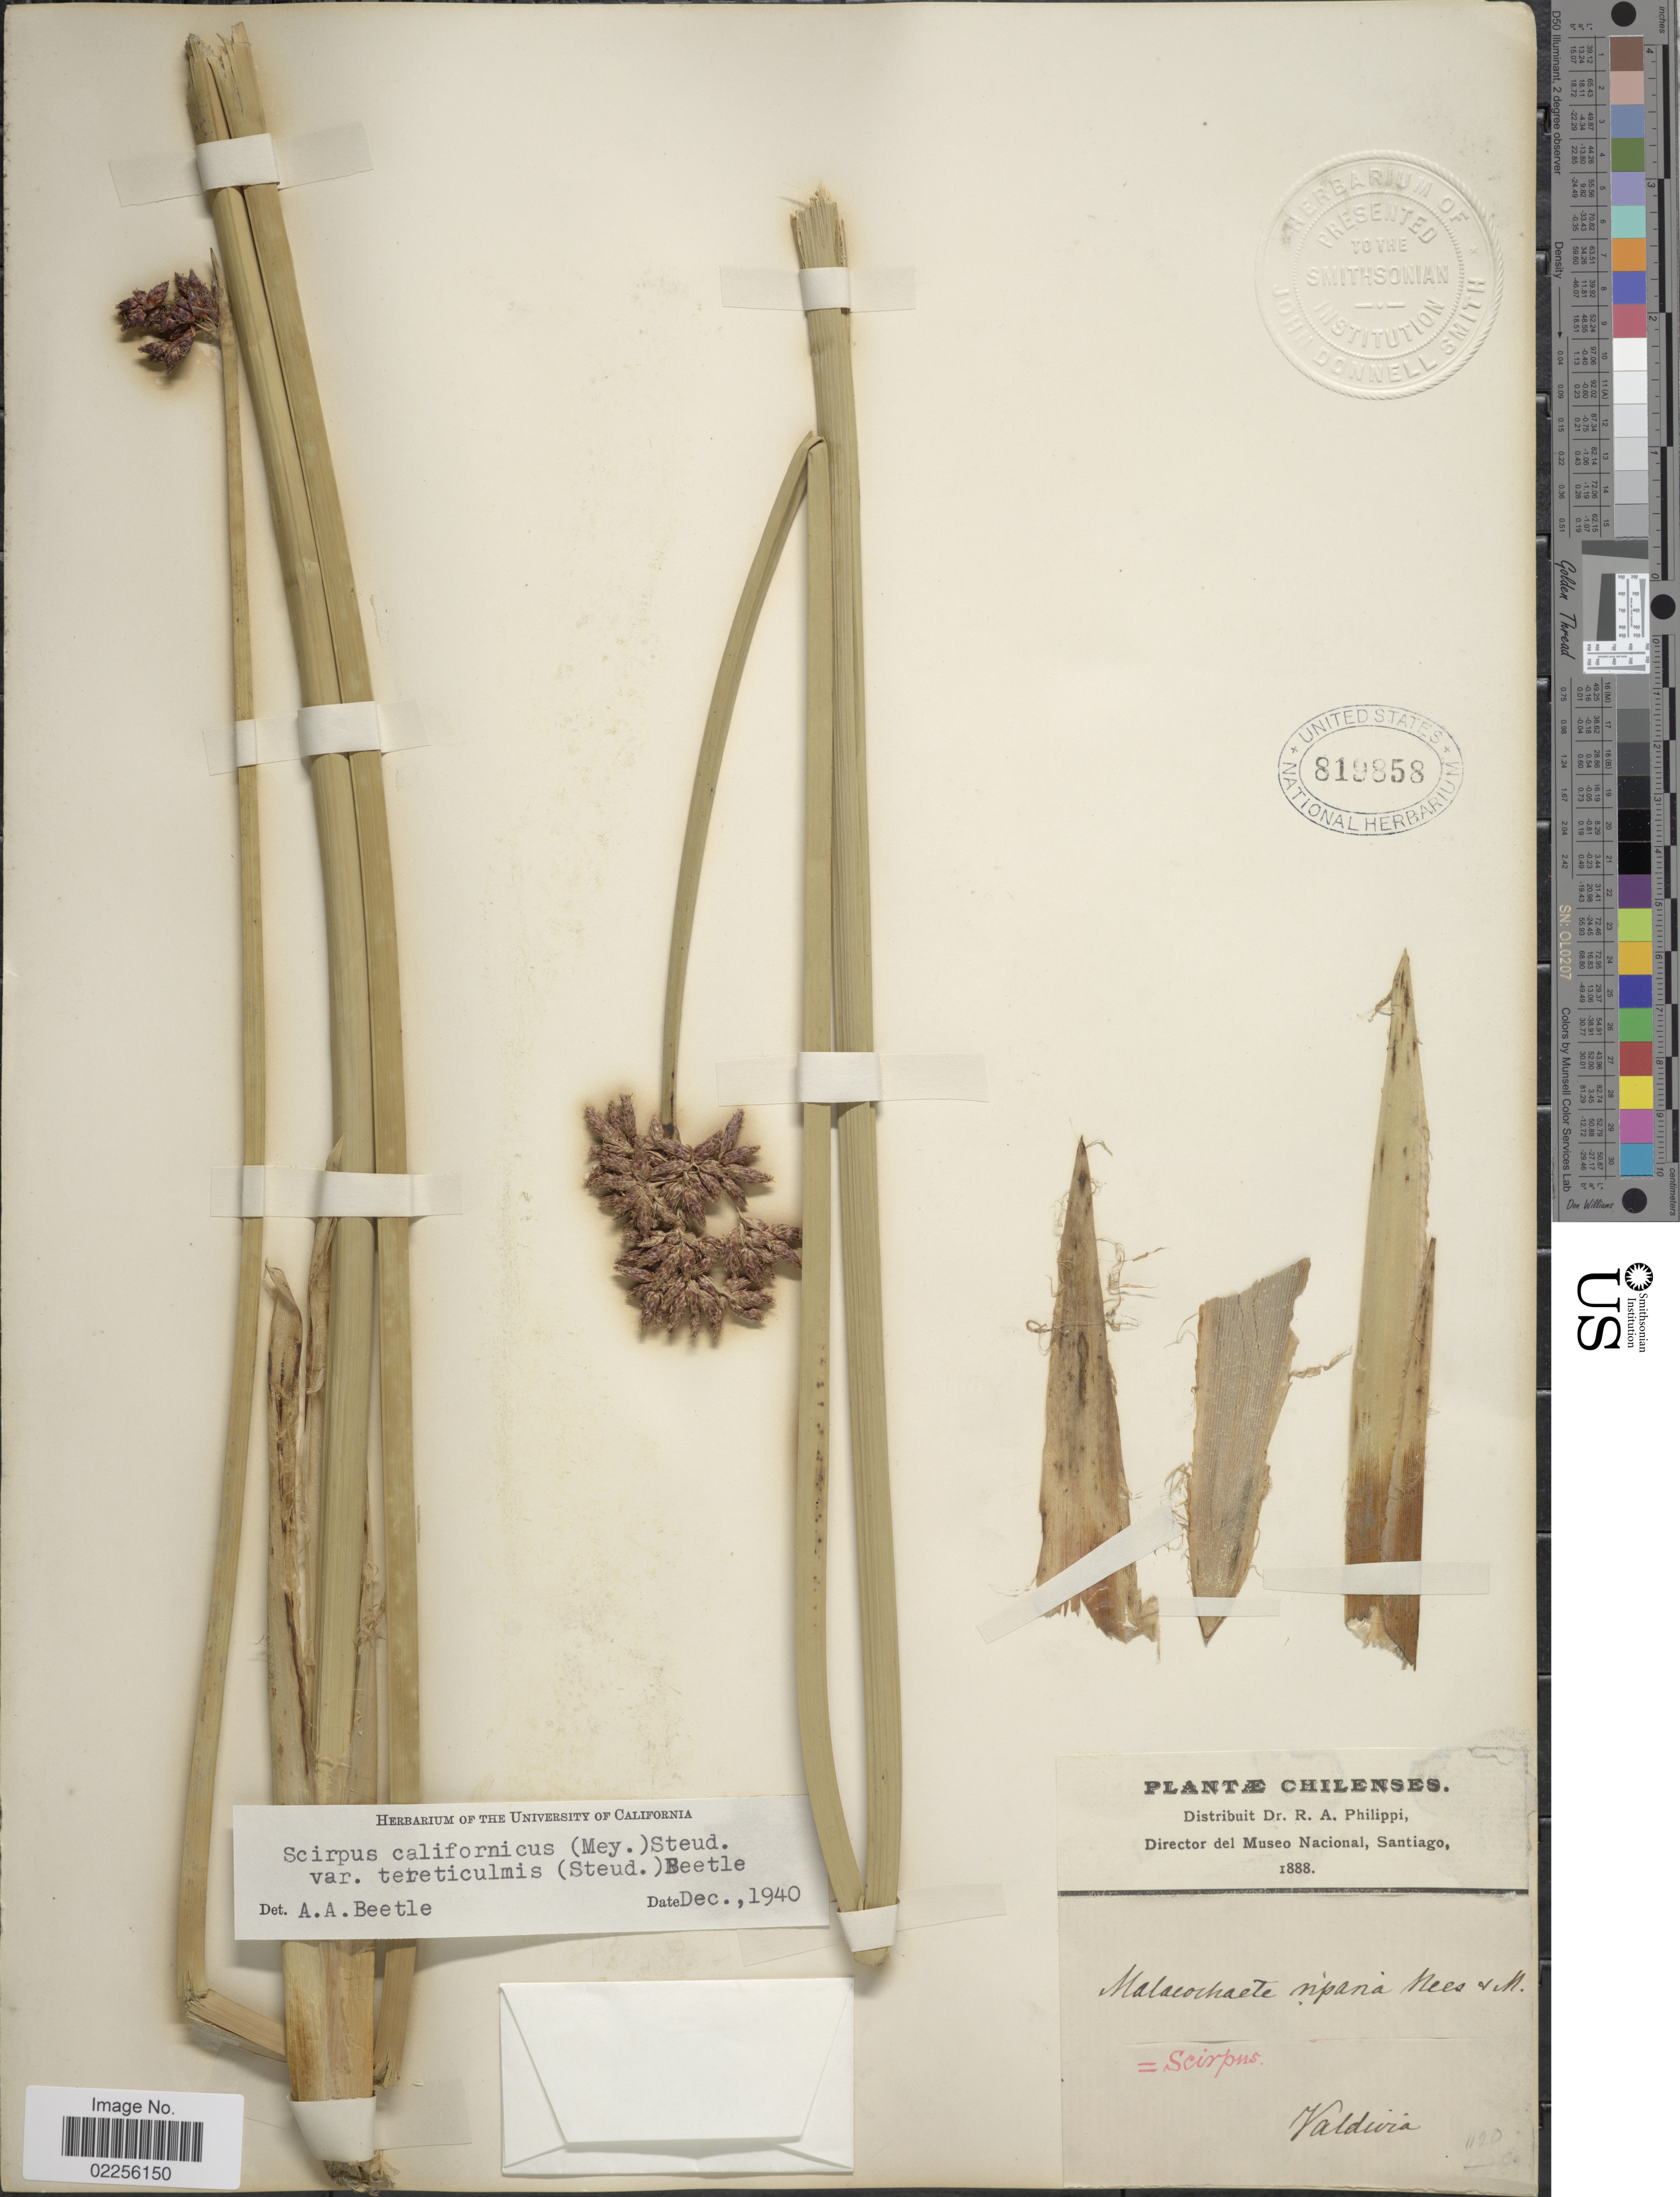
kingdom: Plantae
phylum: Tracheophyta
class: Liliopsida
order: Poales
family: Cyperaceae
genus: Schoenoplectus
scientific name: Schoenoplectus californicus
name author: (C.A. Mey.) Soják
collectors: ex. herb. R.A. Philippi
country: Chile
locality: Valdivia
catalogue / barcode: US 819858